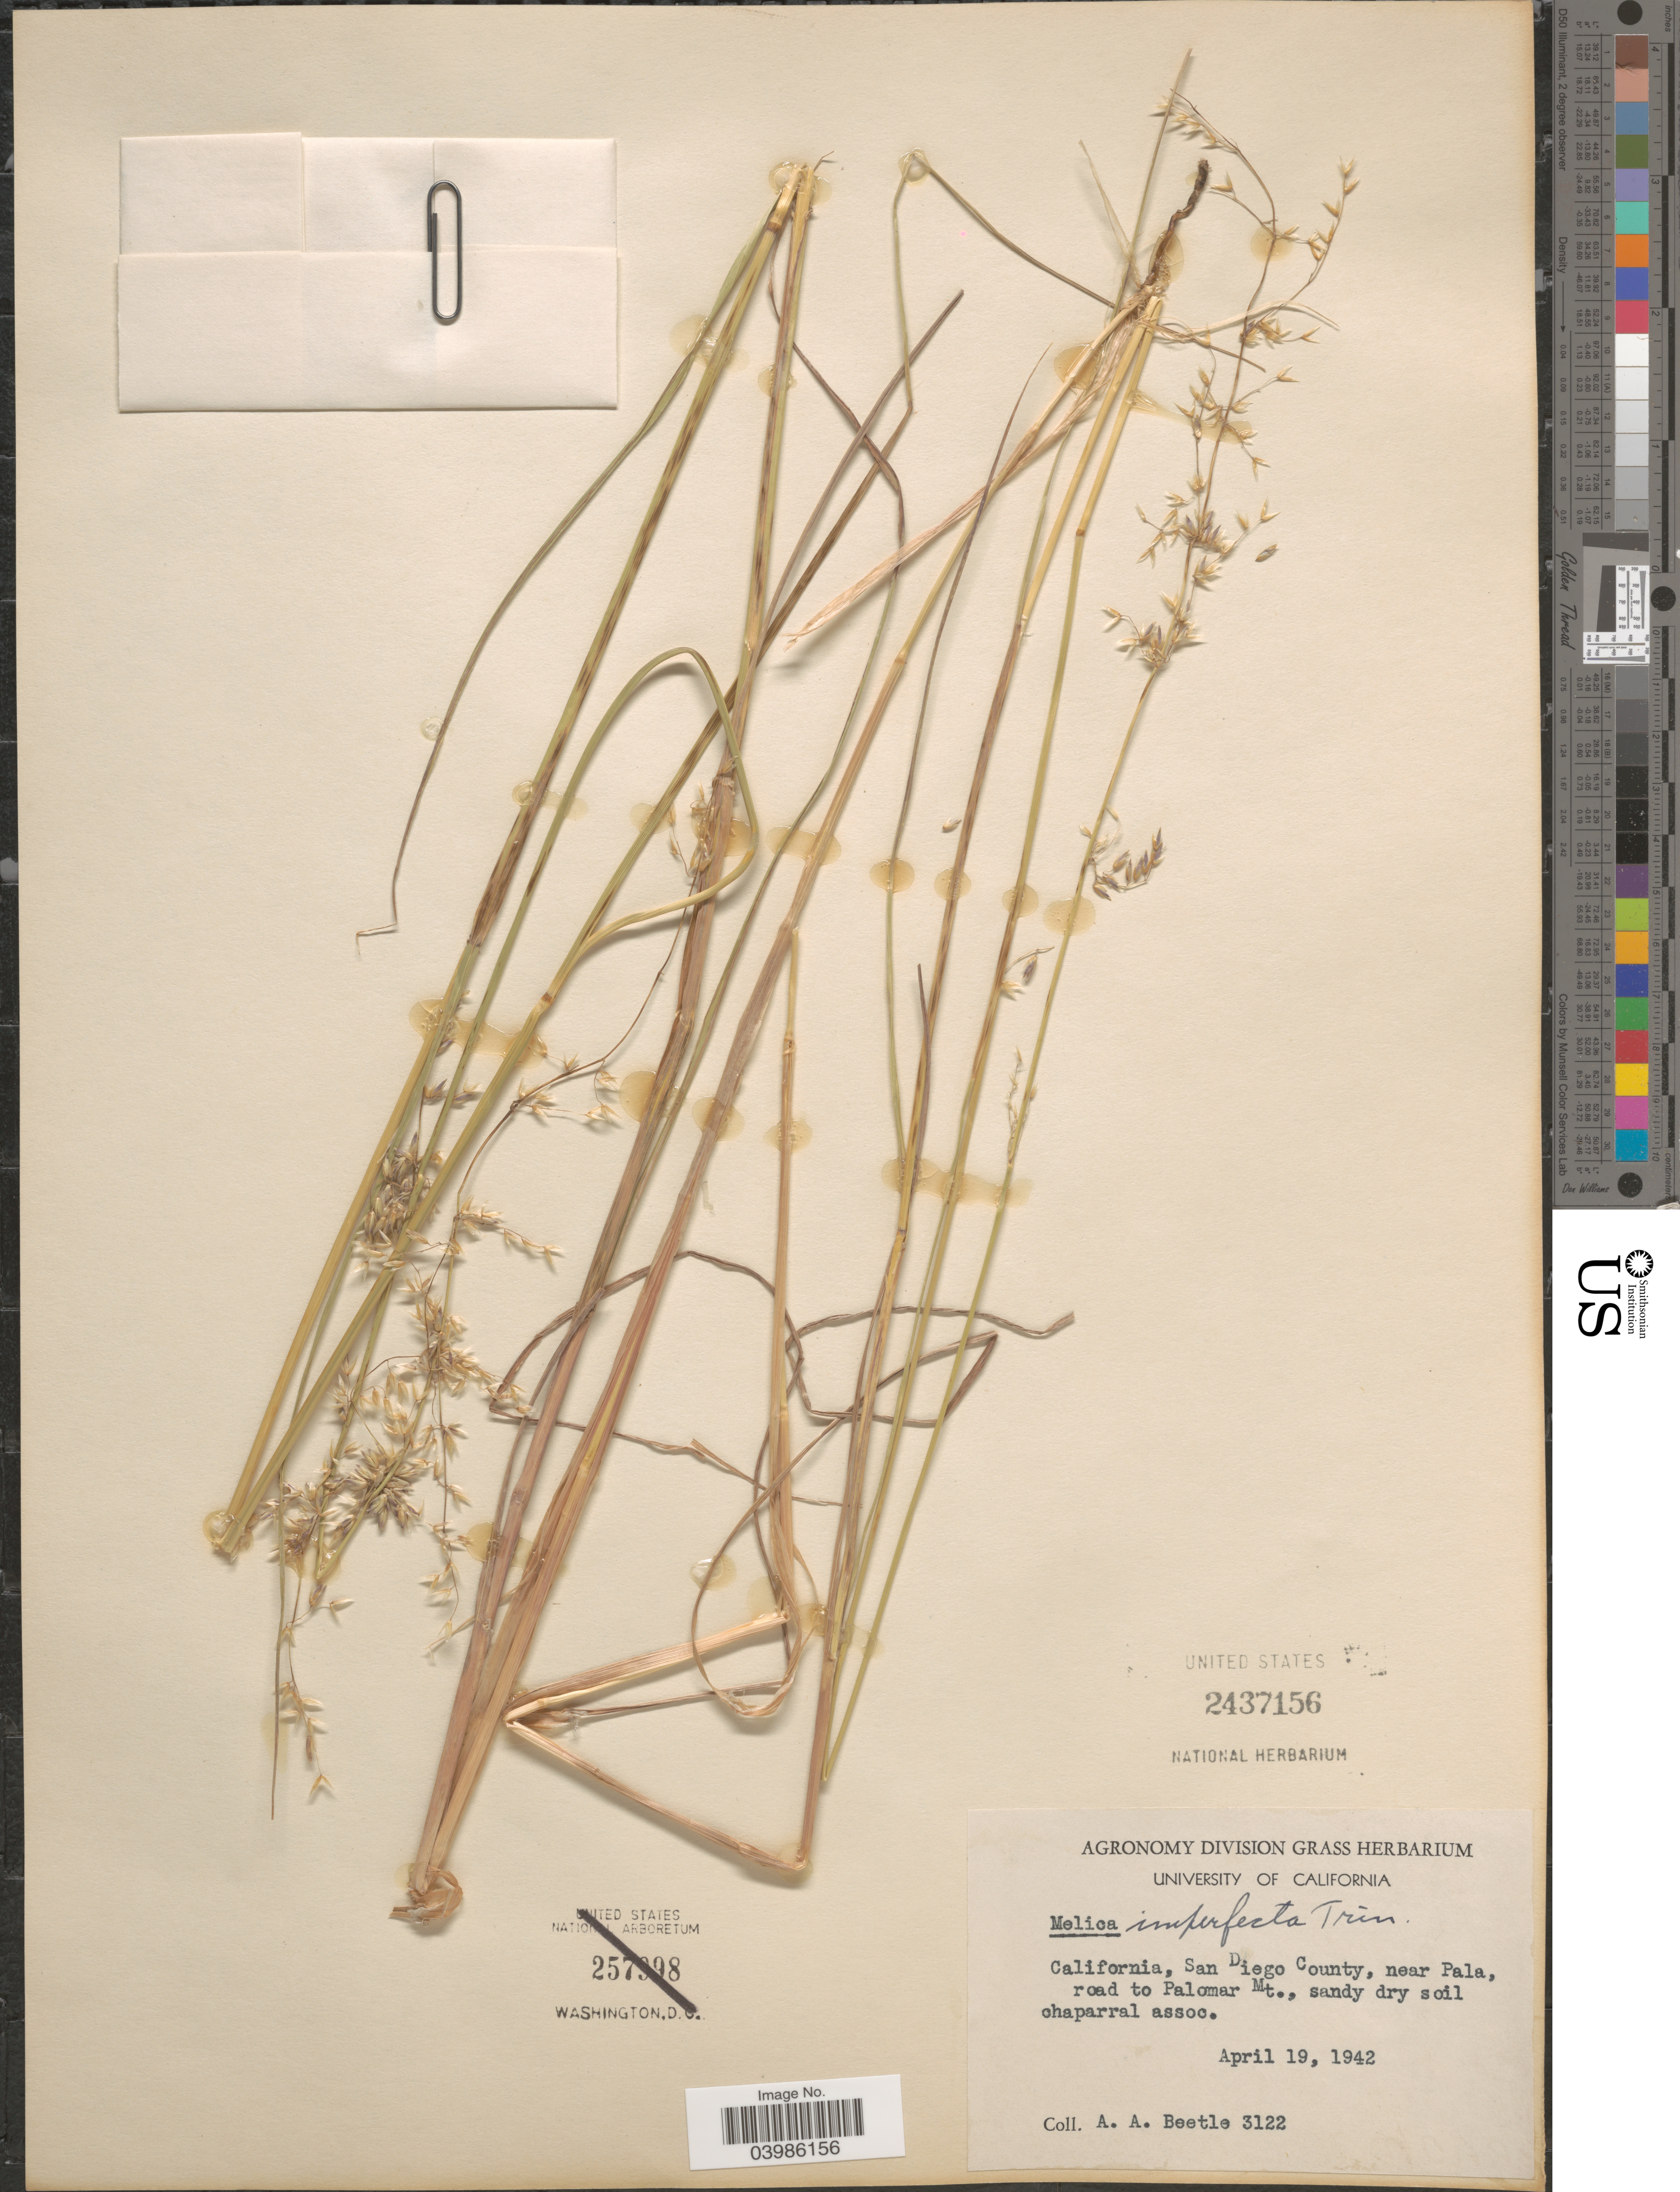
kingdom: Plantae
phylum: Tracheophyta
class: Liliopsida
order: Poales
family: Poaceae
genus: Melica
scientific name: Melica imperfecta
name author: Trin.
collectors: A. A. Beetle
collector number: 3122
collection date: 1942-04-19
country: United States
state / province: California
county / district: San Diego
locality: San Diego County, near Pala, road to Palomer Mt.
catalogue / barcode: US 2437156